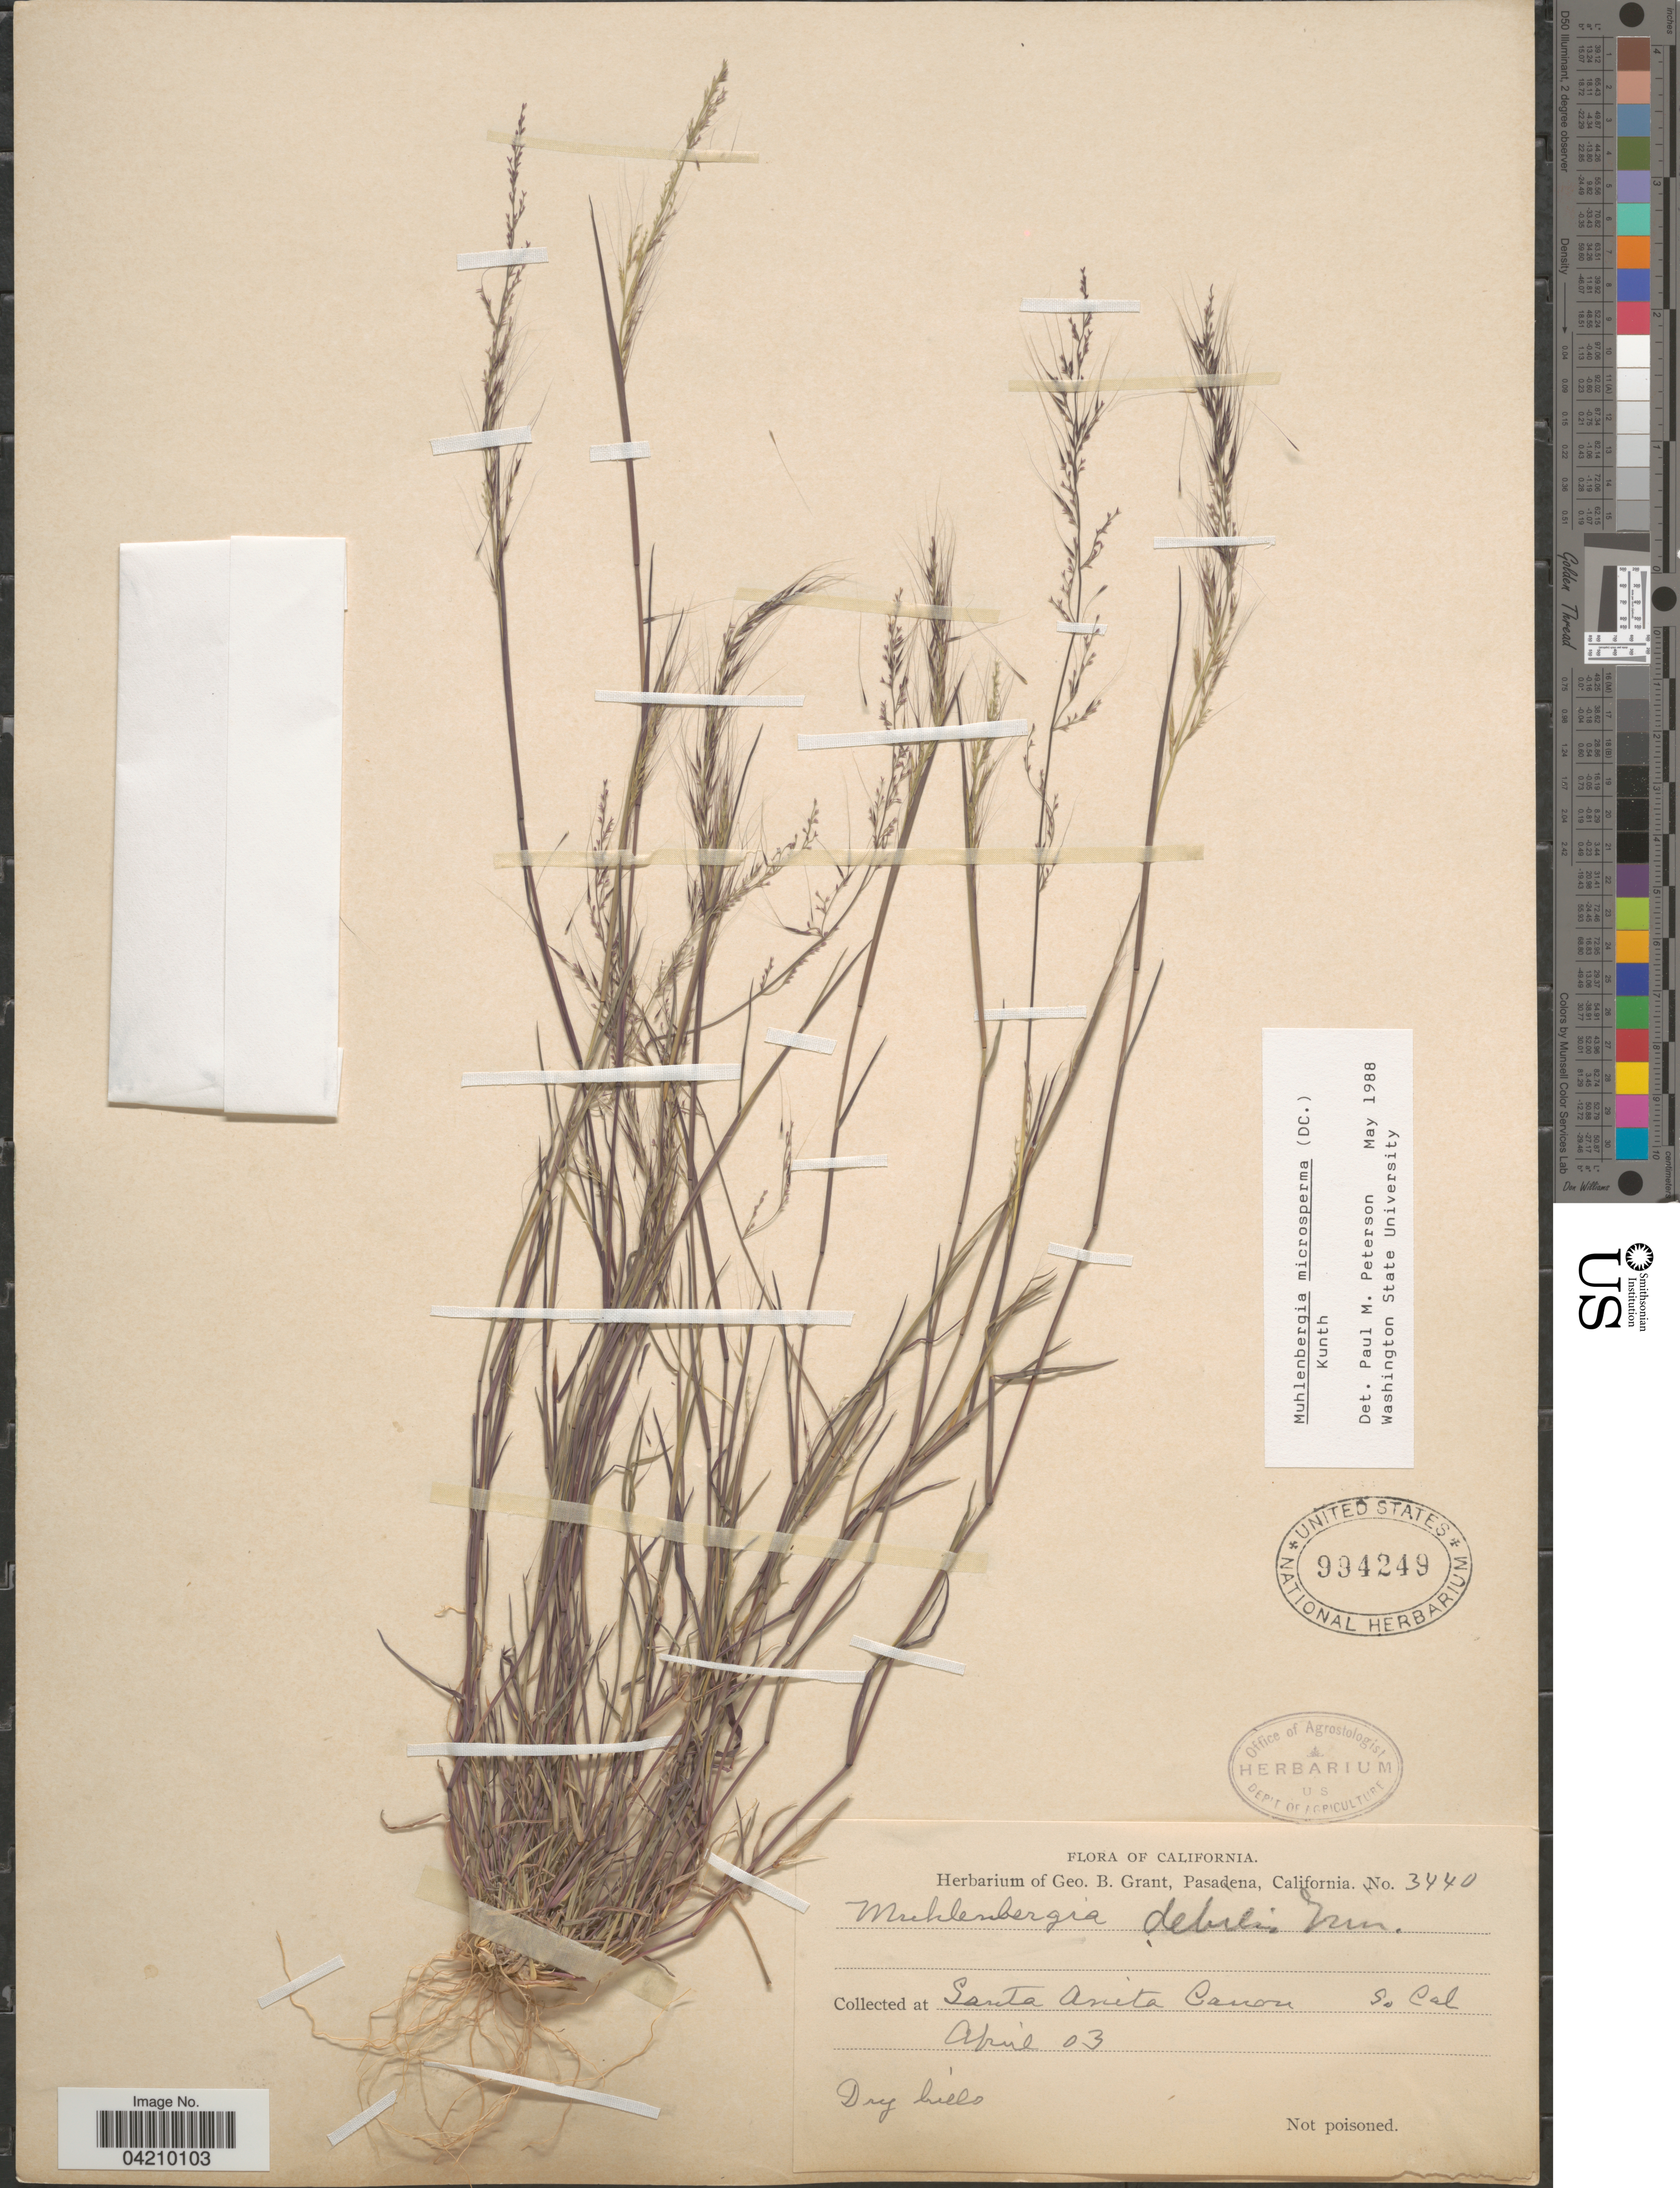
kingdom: Plantae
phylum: Tracheophyta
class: Liliopsida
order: Poales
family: Poaceae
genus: Muhlenbergia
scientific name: Muhlenbergia microsperma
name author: (DC.) Kunth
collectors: ex herb. Geo. B. Grant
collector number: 3440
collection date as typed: Transcribed d/m/y: /4/3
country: United States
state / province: California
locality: Santa Anita Canon So Cal.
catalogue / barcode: US 994249